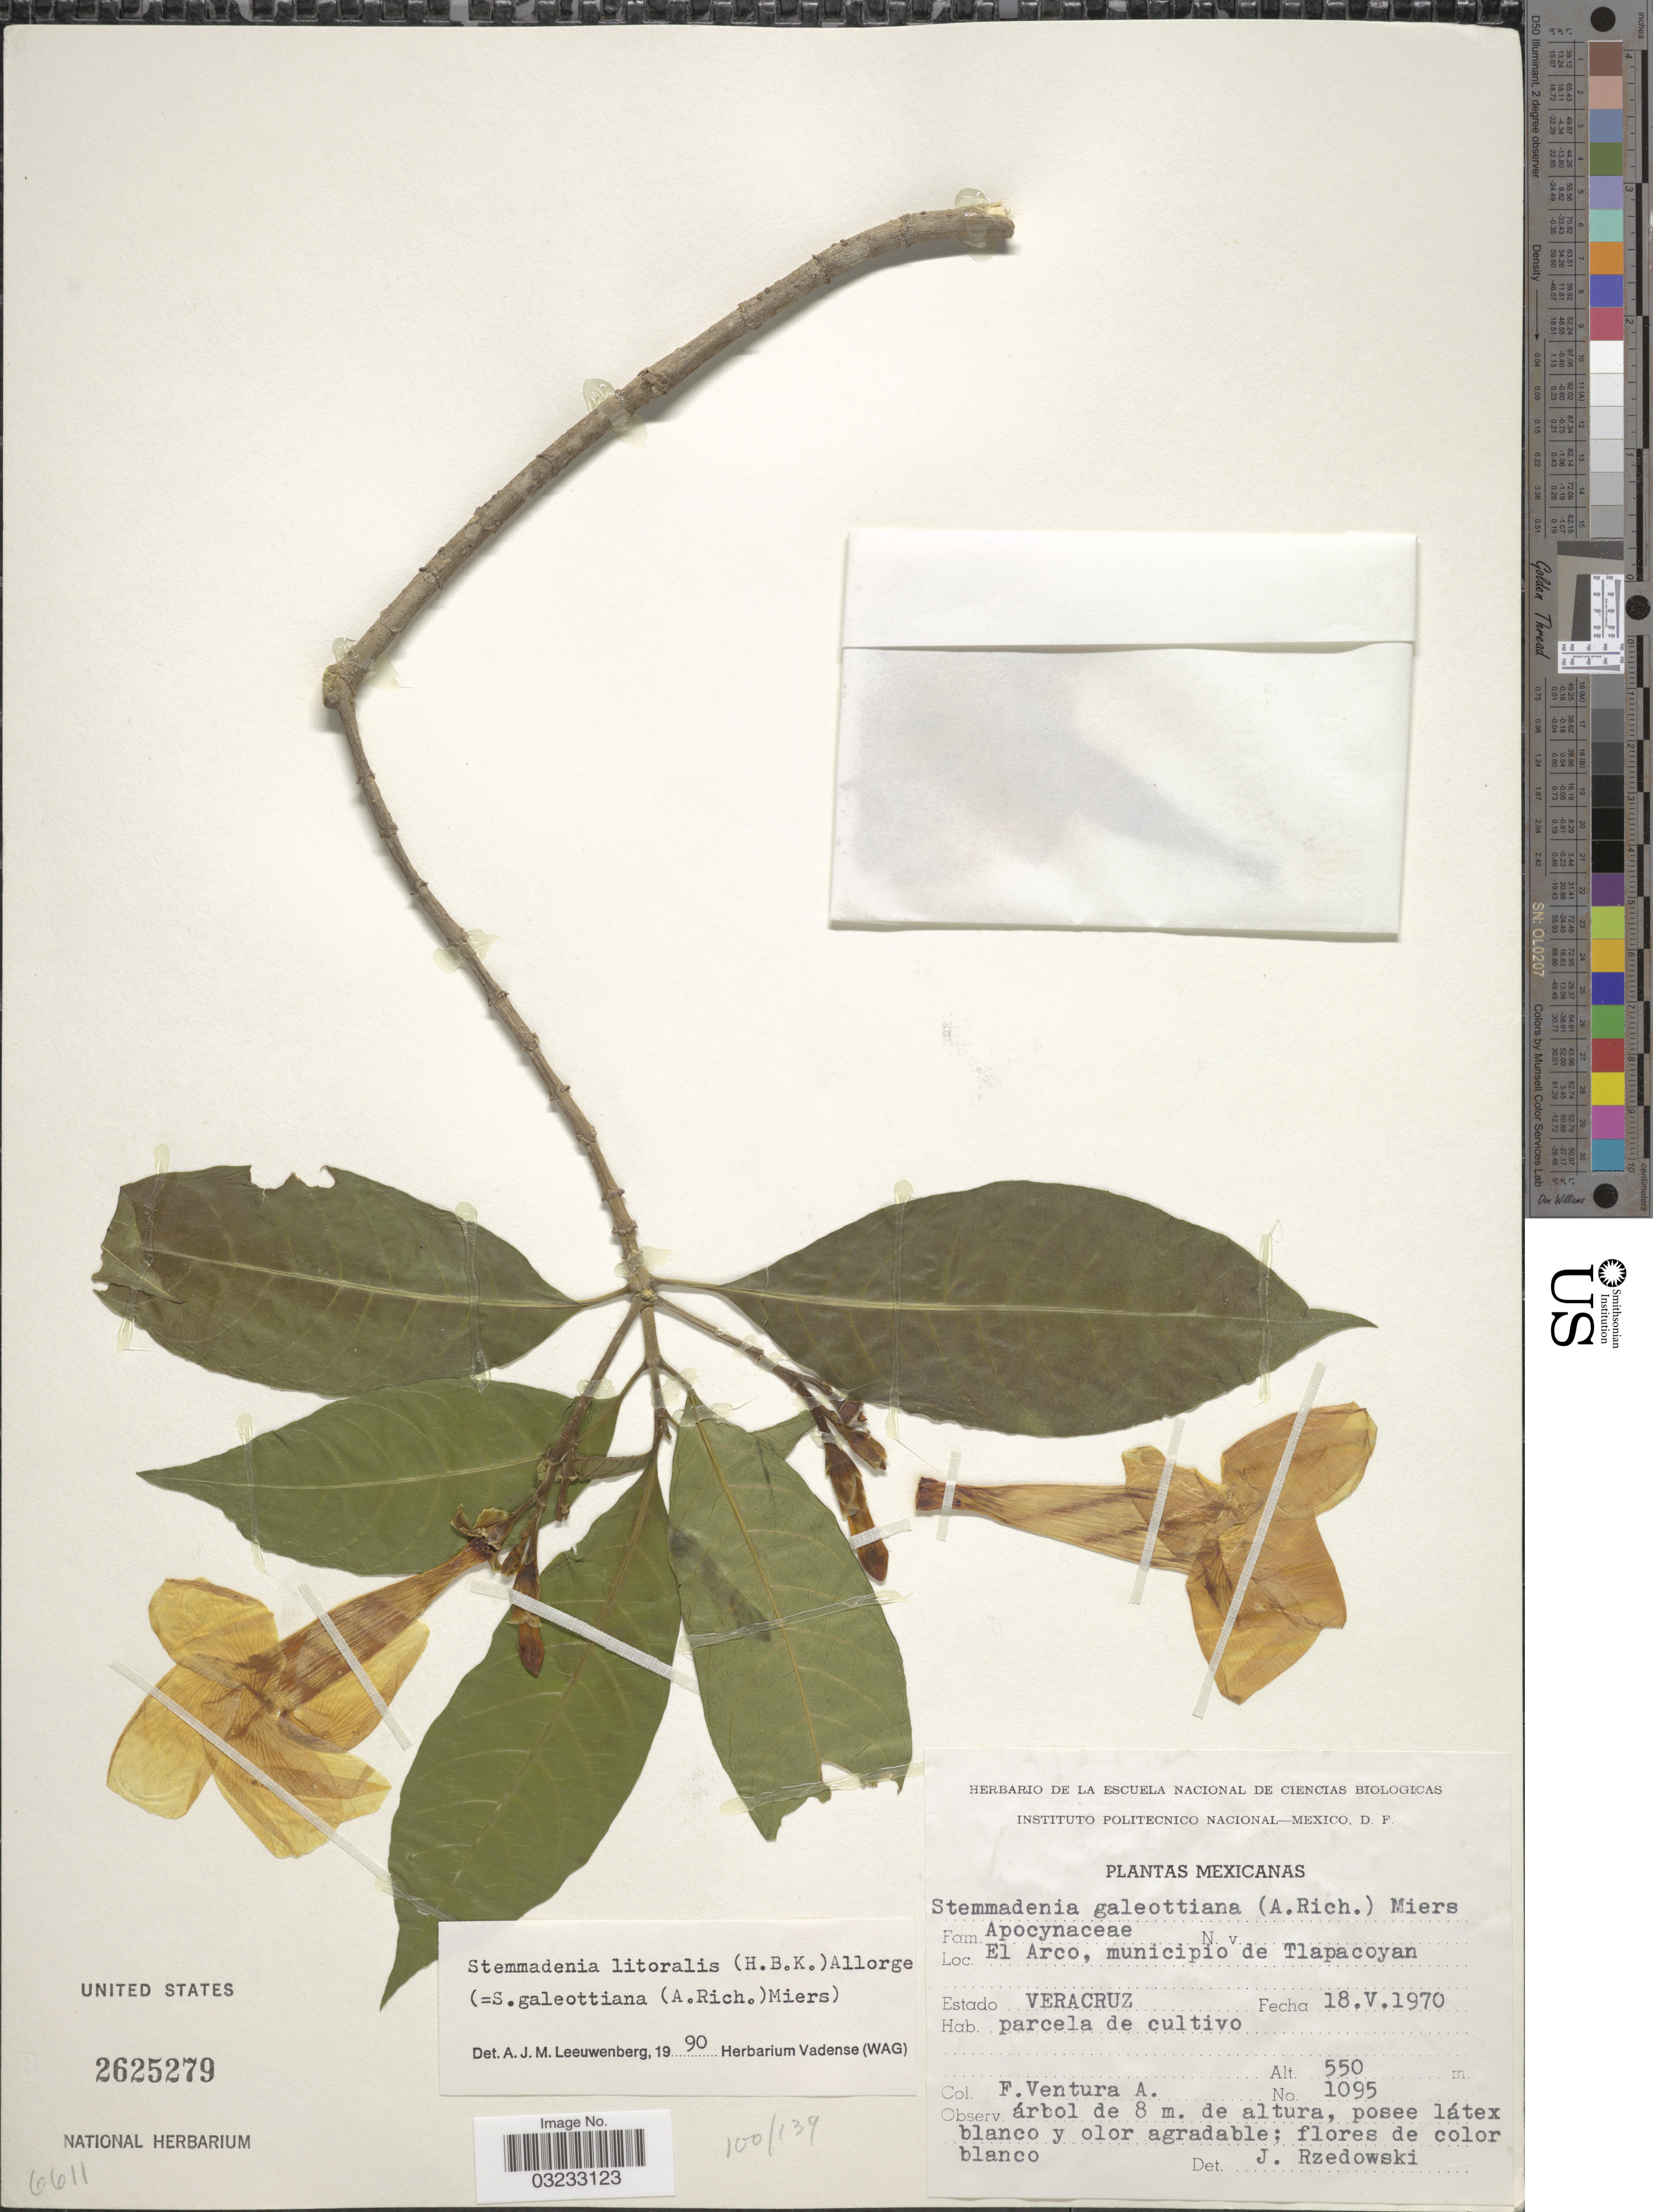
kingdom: Plantae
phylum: Tracheophyta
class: Magnoliopsida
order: Gentianales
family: Apocynaceae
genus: Stemmadenia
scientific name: Stemmadenia litoralis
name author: (Kunth) L. Allorge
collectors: F. Ventura A.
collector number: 1095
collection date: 1970-05-18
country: Mexico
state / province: Veracruz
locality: El Arco, municipio de Tlapacoyan. Veracruz.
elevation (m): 550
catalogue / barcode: US 2625279